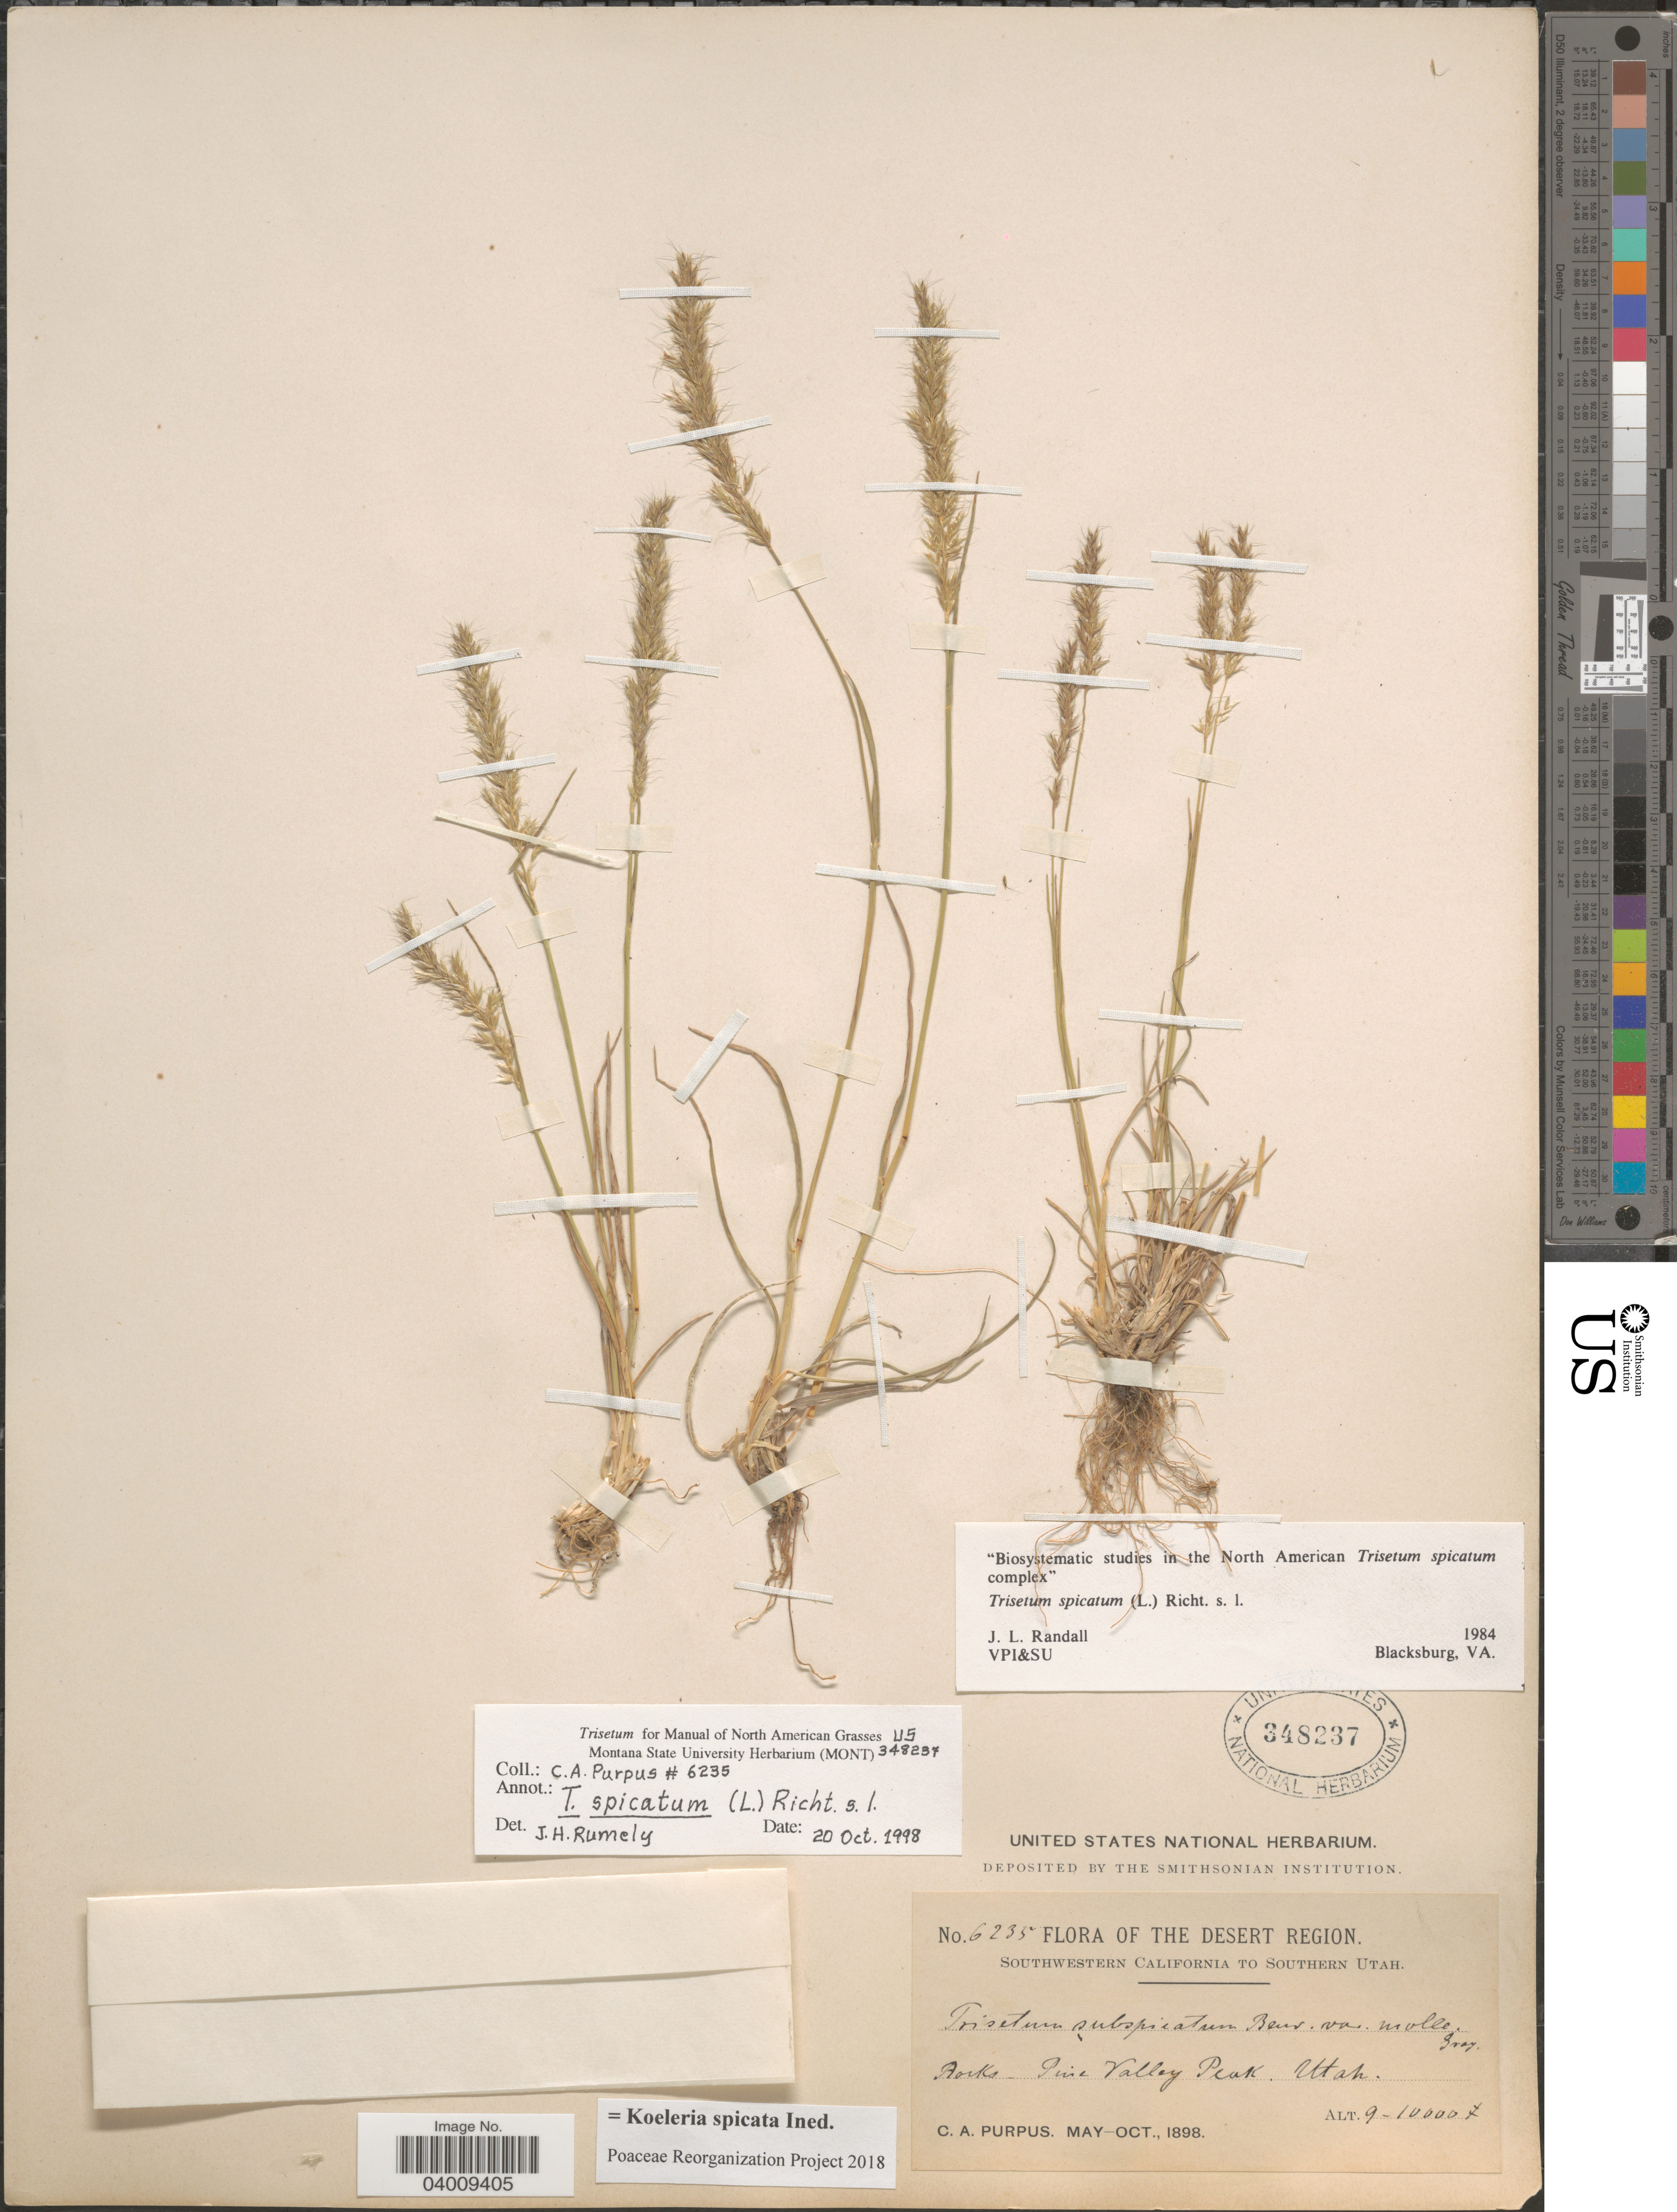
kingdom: Plantae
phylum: Tracheophyta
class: Liliopsida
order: Poales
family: Poaceae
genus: Koeleria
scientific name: Koeleria spicata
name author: (L.) Barberá et al.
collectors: C. A. Purpus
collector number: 6235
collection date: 1898-05/1898-10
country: United States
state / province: Utah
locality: The Desert Region. Southern Utah. Rocks. Pine Valley Peak.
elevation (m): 2743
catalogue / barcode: US 348237